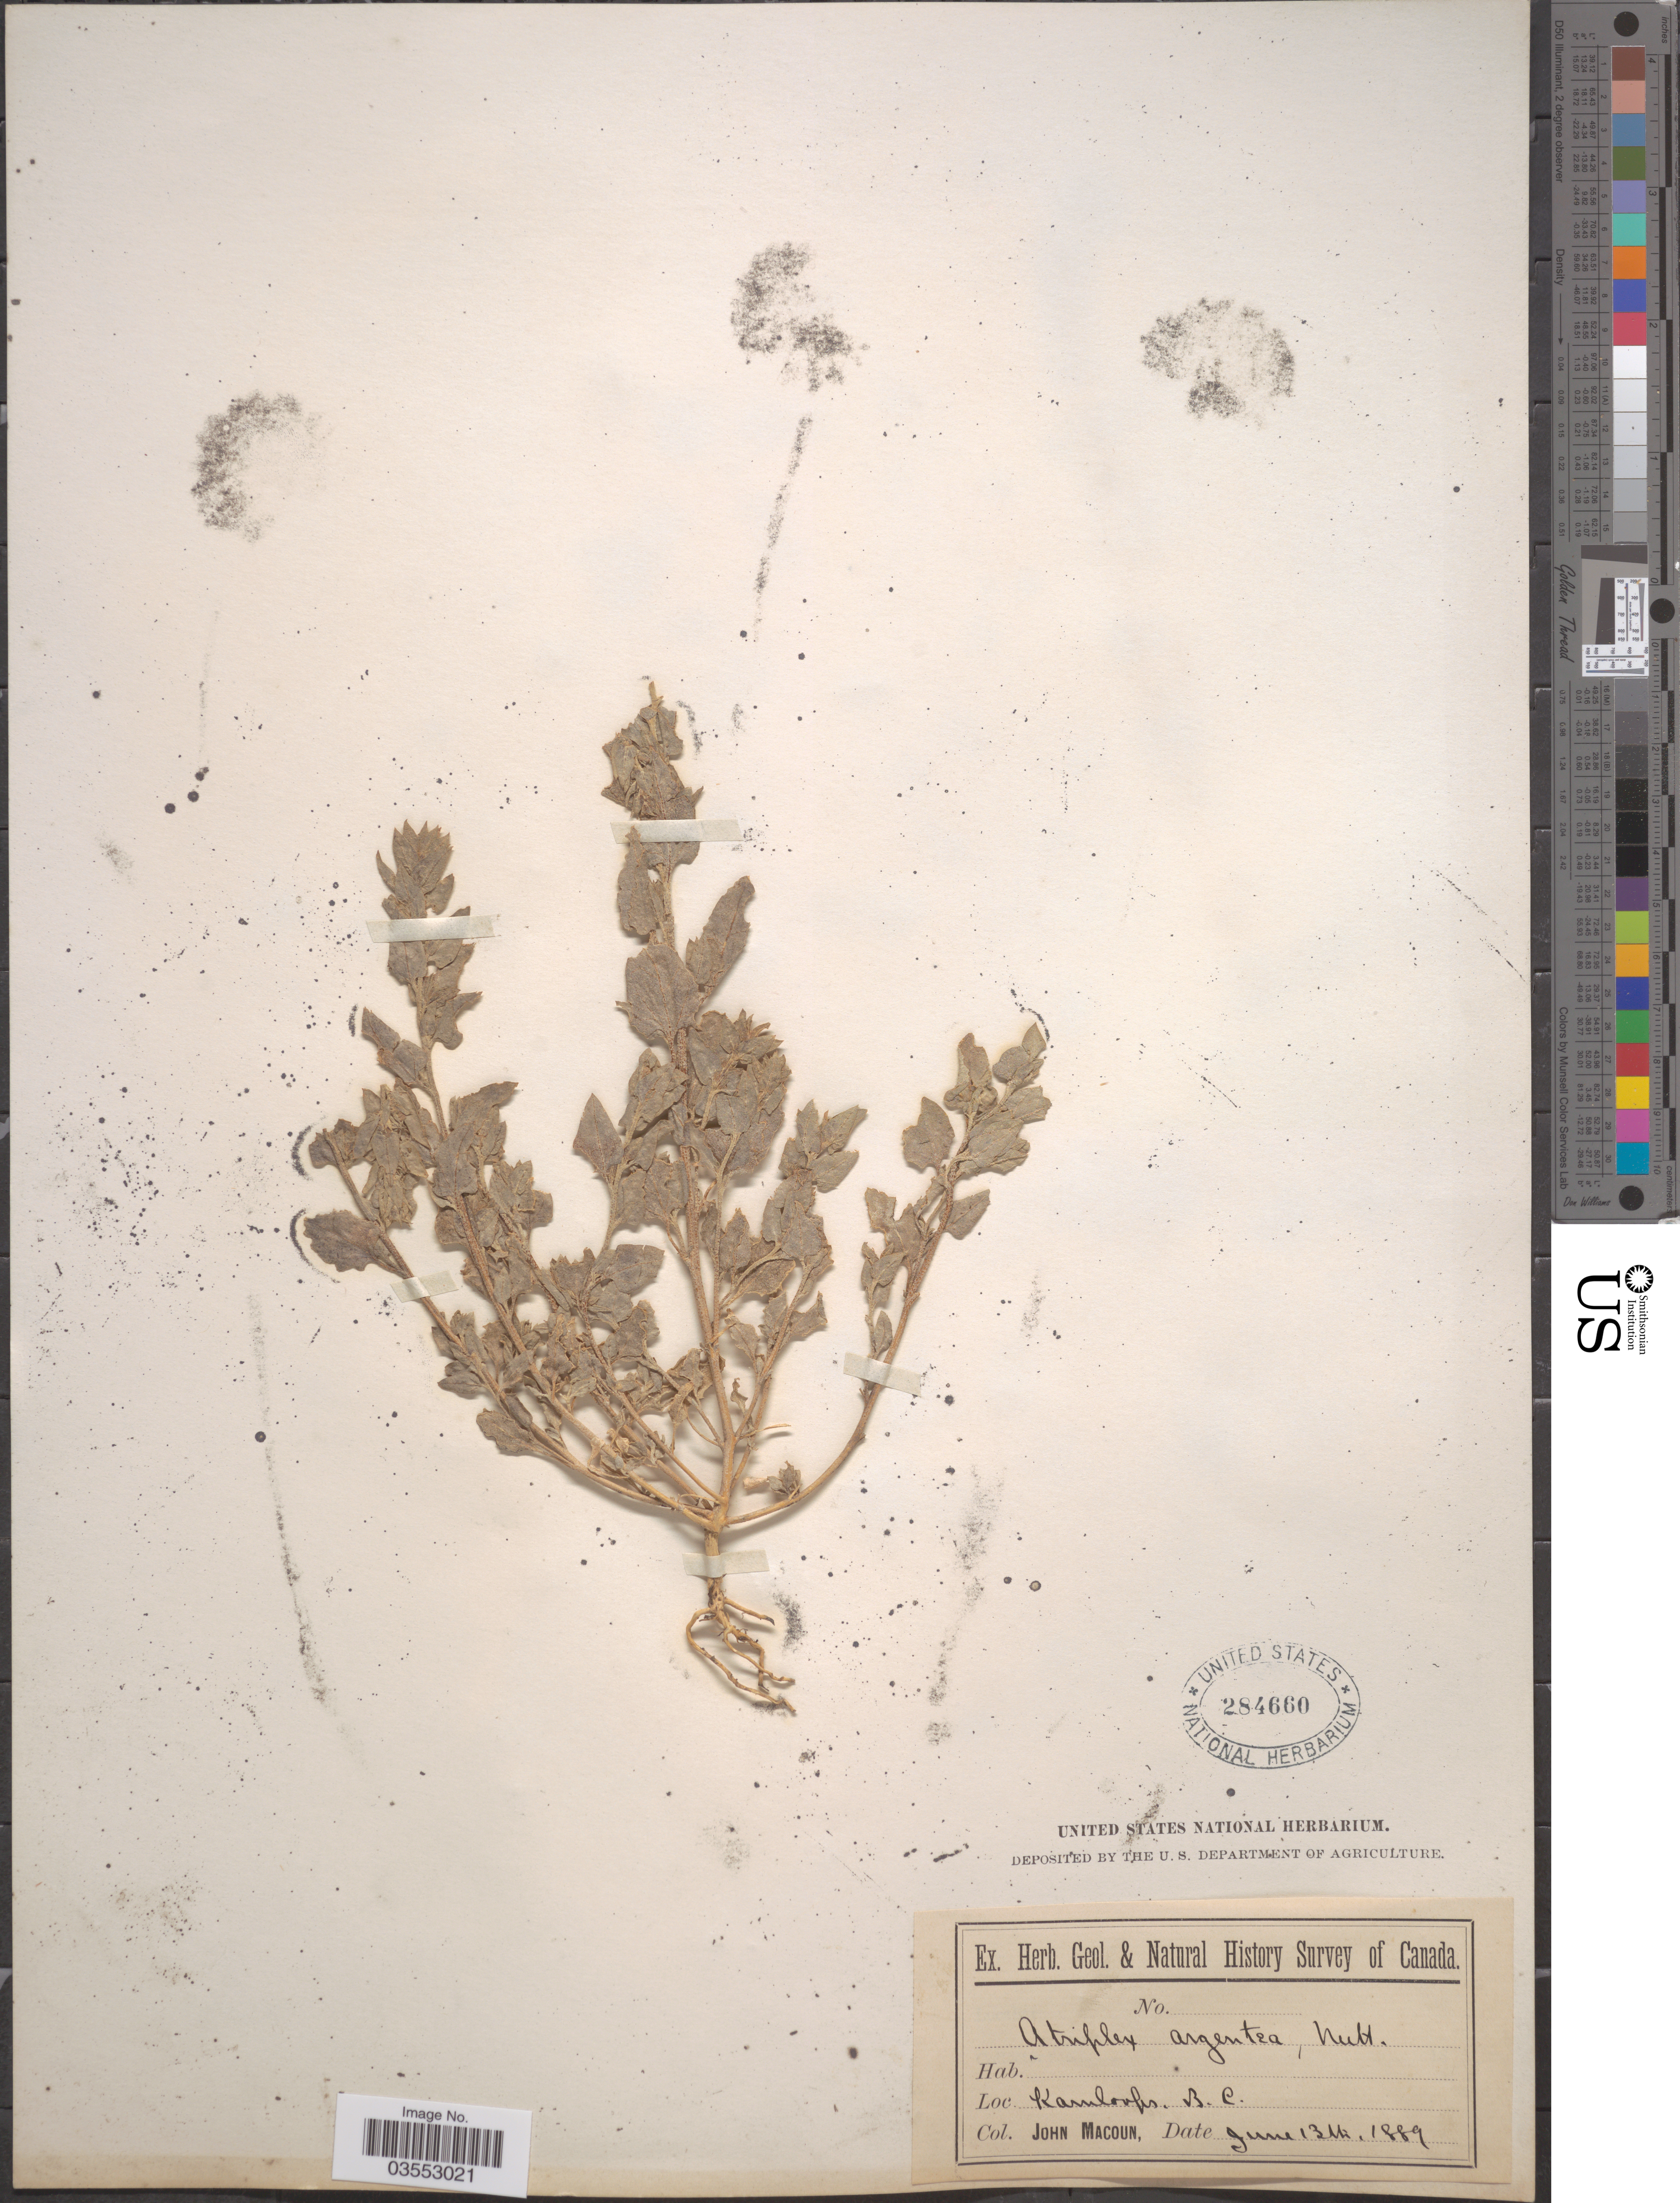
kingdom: Plantae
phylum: Tracheophyta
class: Magnoliopsida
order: Caryophyllales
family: Amaranthaceae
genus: Atriplex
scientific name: Atriplex truncata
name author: (Torr. ex S. Watson) A. Gray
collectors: J. Macoun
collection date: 1889-06-13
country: Canada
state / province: British Columbia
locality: Kamloops.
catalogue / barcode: US 284660